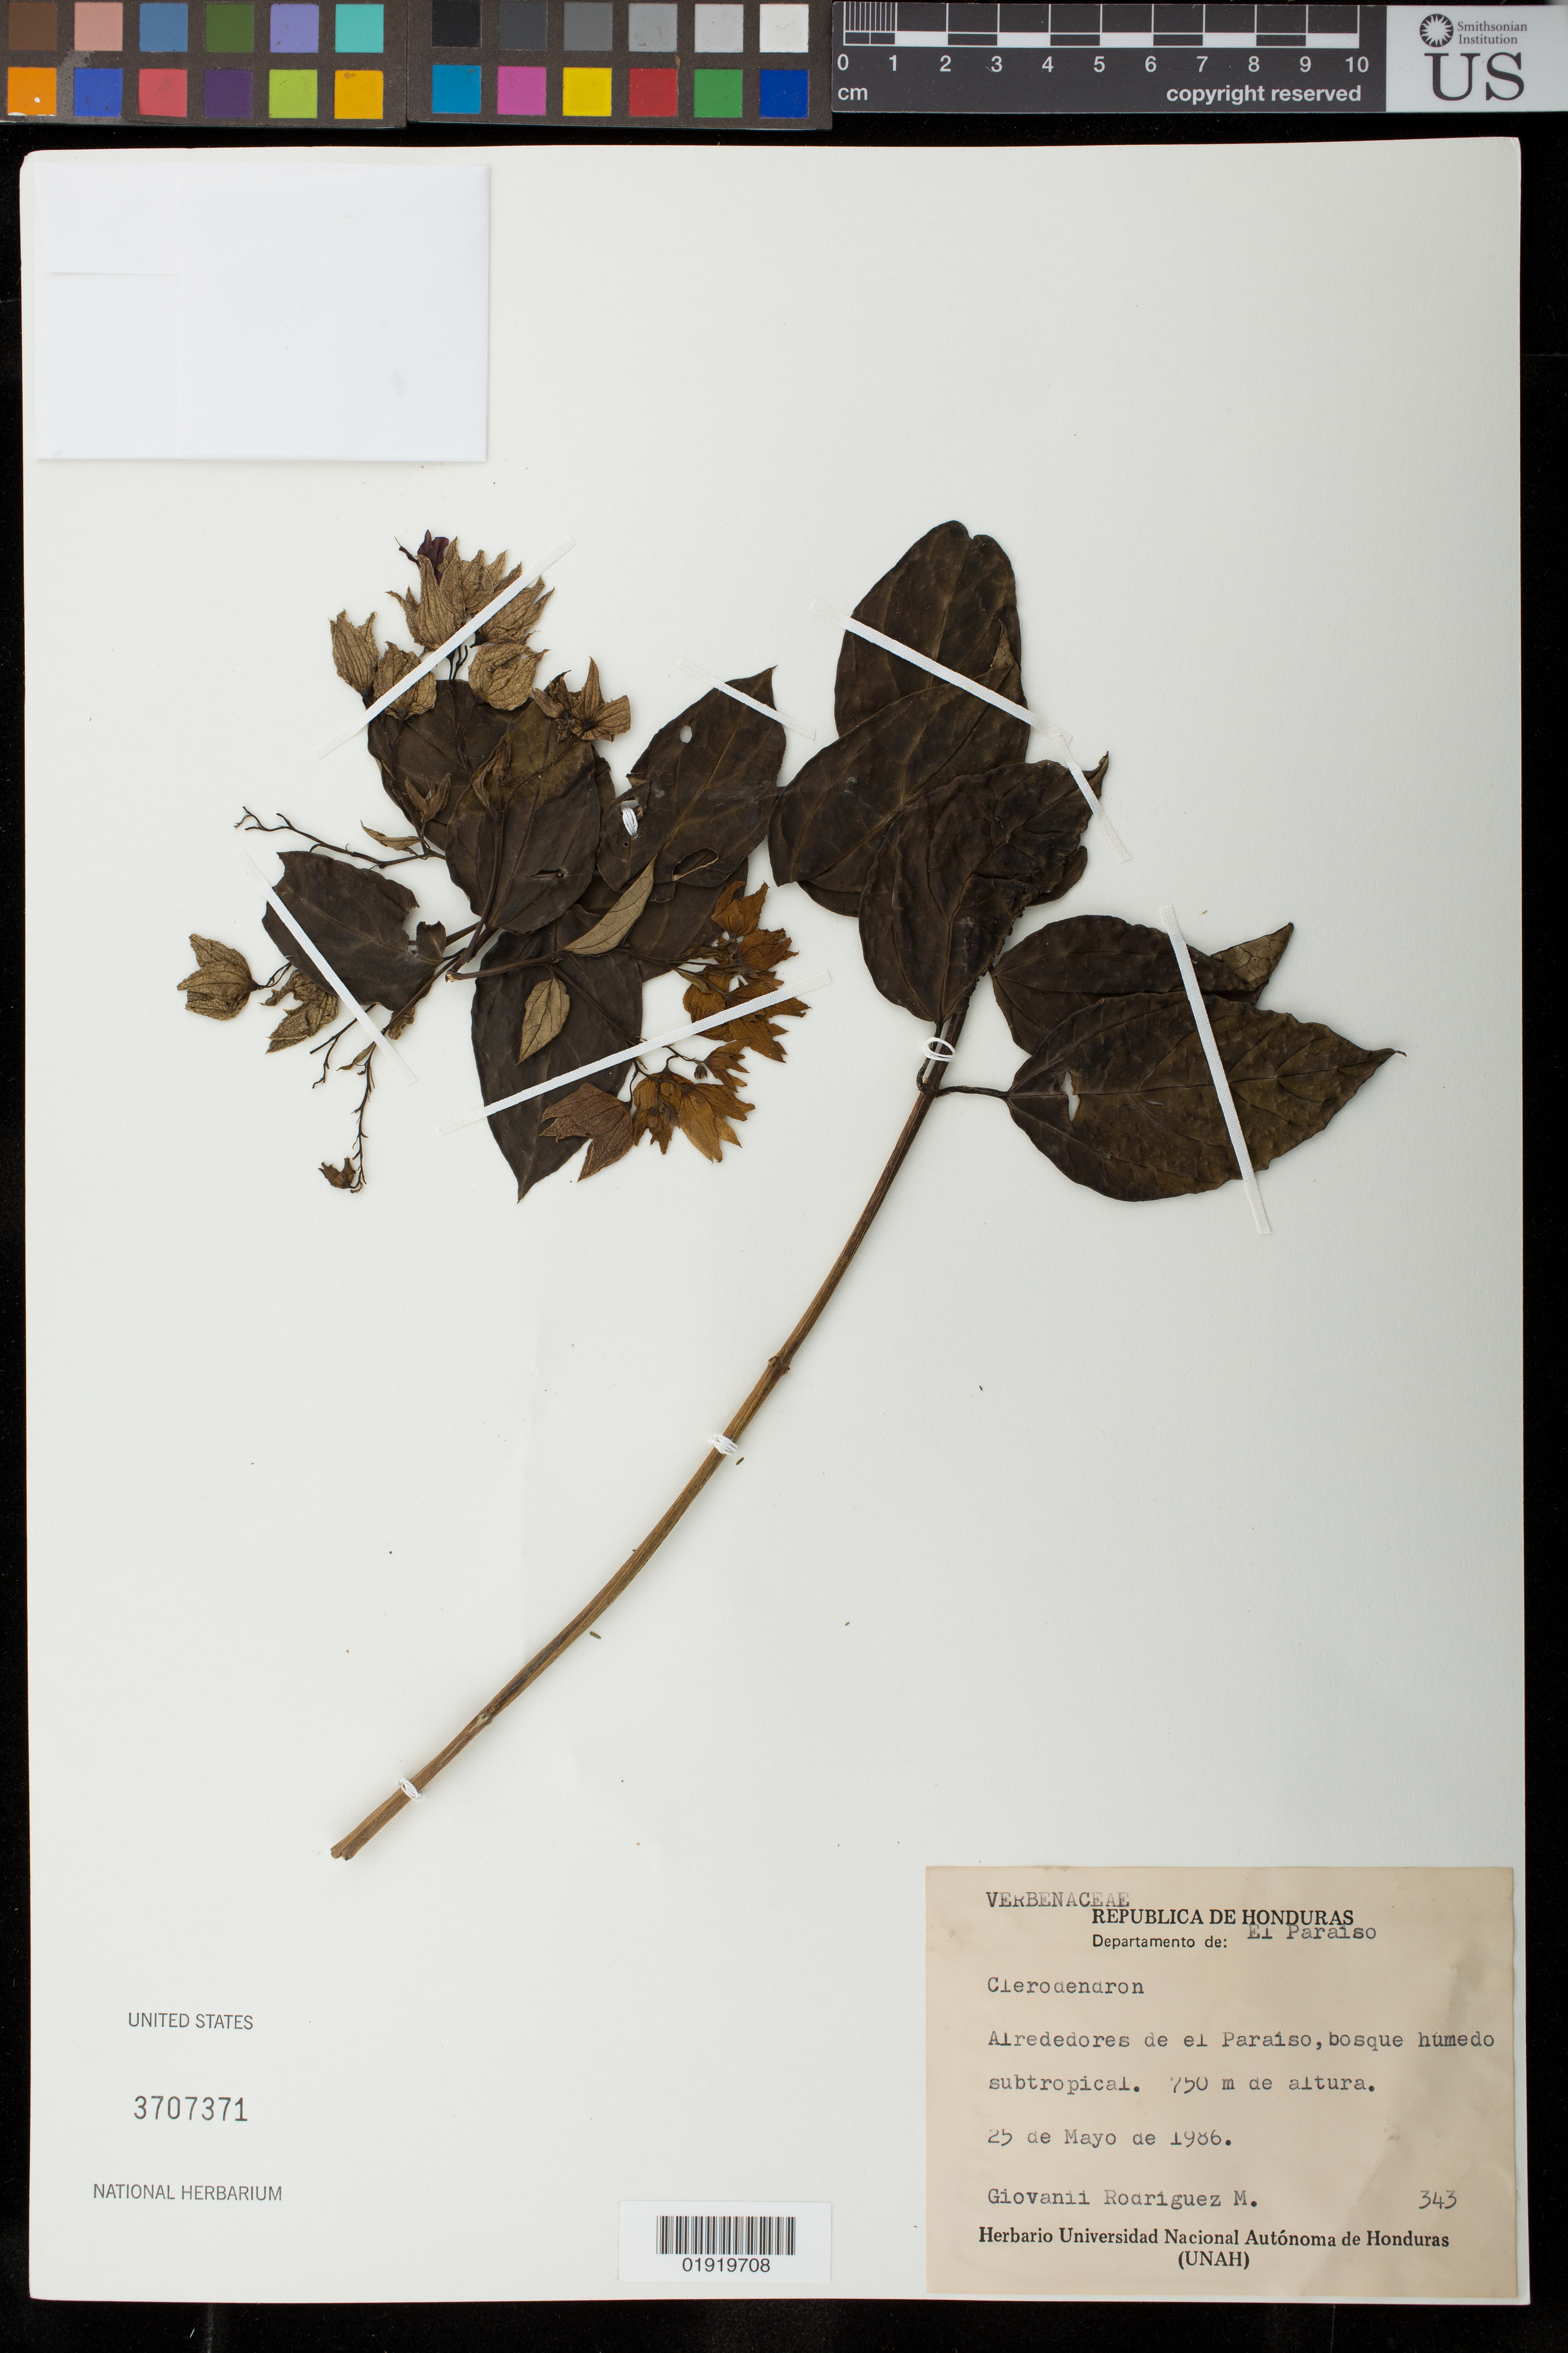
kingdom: Plantae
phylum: Tracheophyta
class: Magnoliopsida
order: Lamiales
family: Lamiaceae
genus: Clerodendrum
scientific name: Clerodendrum sp.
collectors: G. Rodríguez M.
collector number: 343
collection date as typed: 25 de Mayo de 1986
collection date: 1986-05-25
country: Honduras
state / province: El Paraíso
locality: Alrededores de El Paraíso.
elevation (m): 750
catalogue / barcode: US 3707371